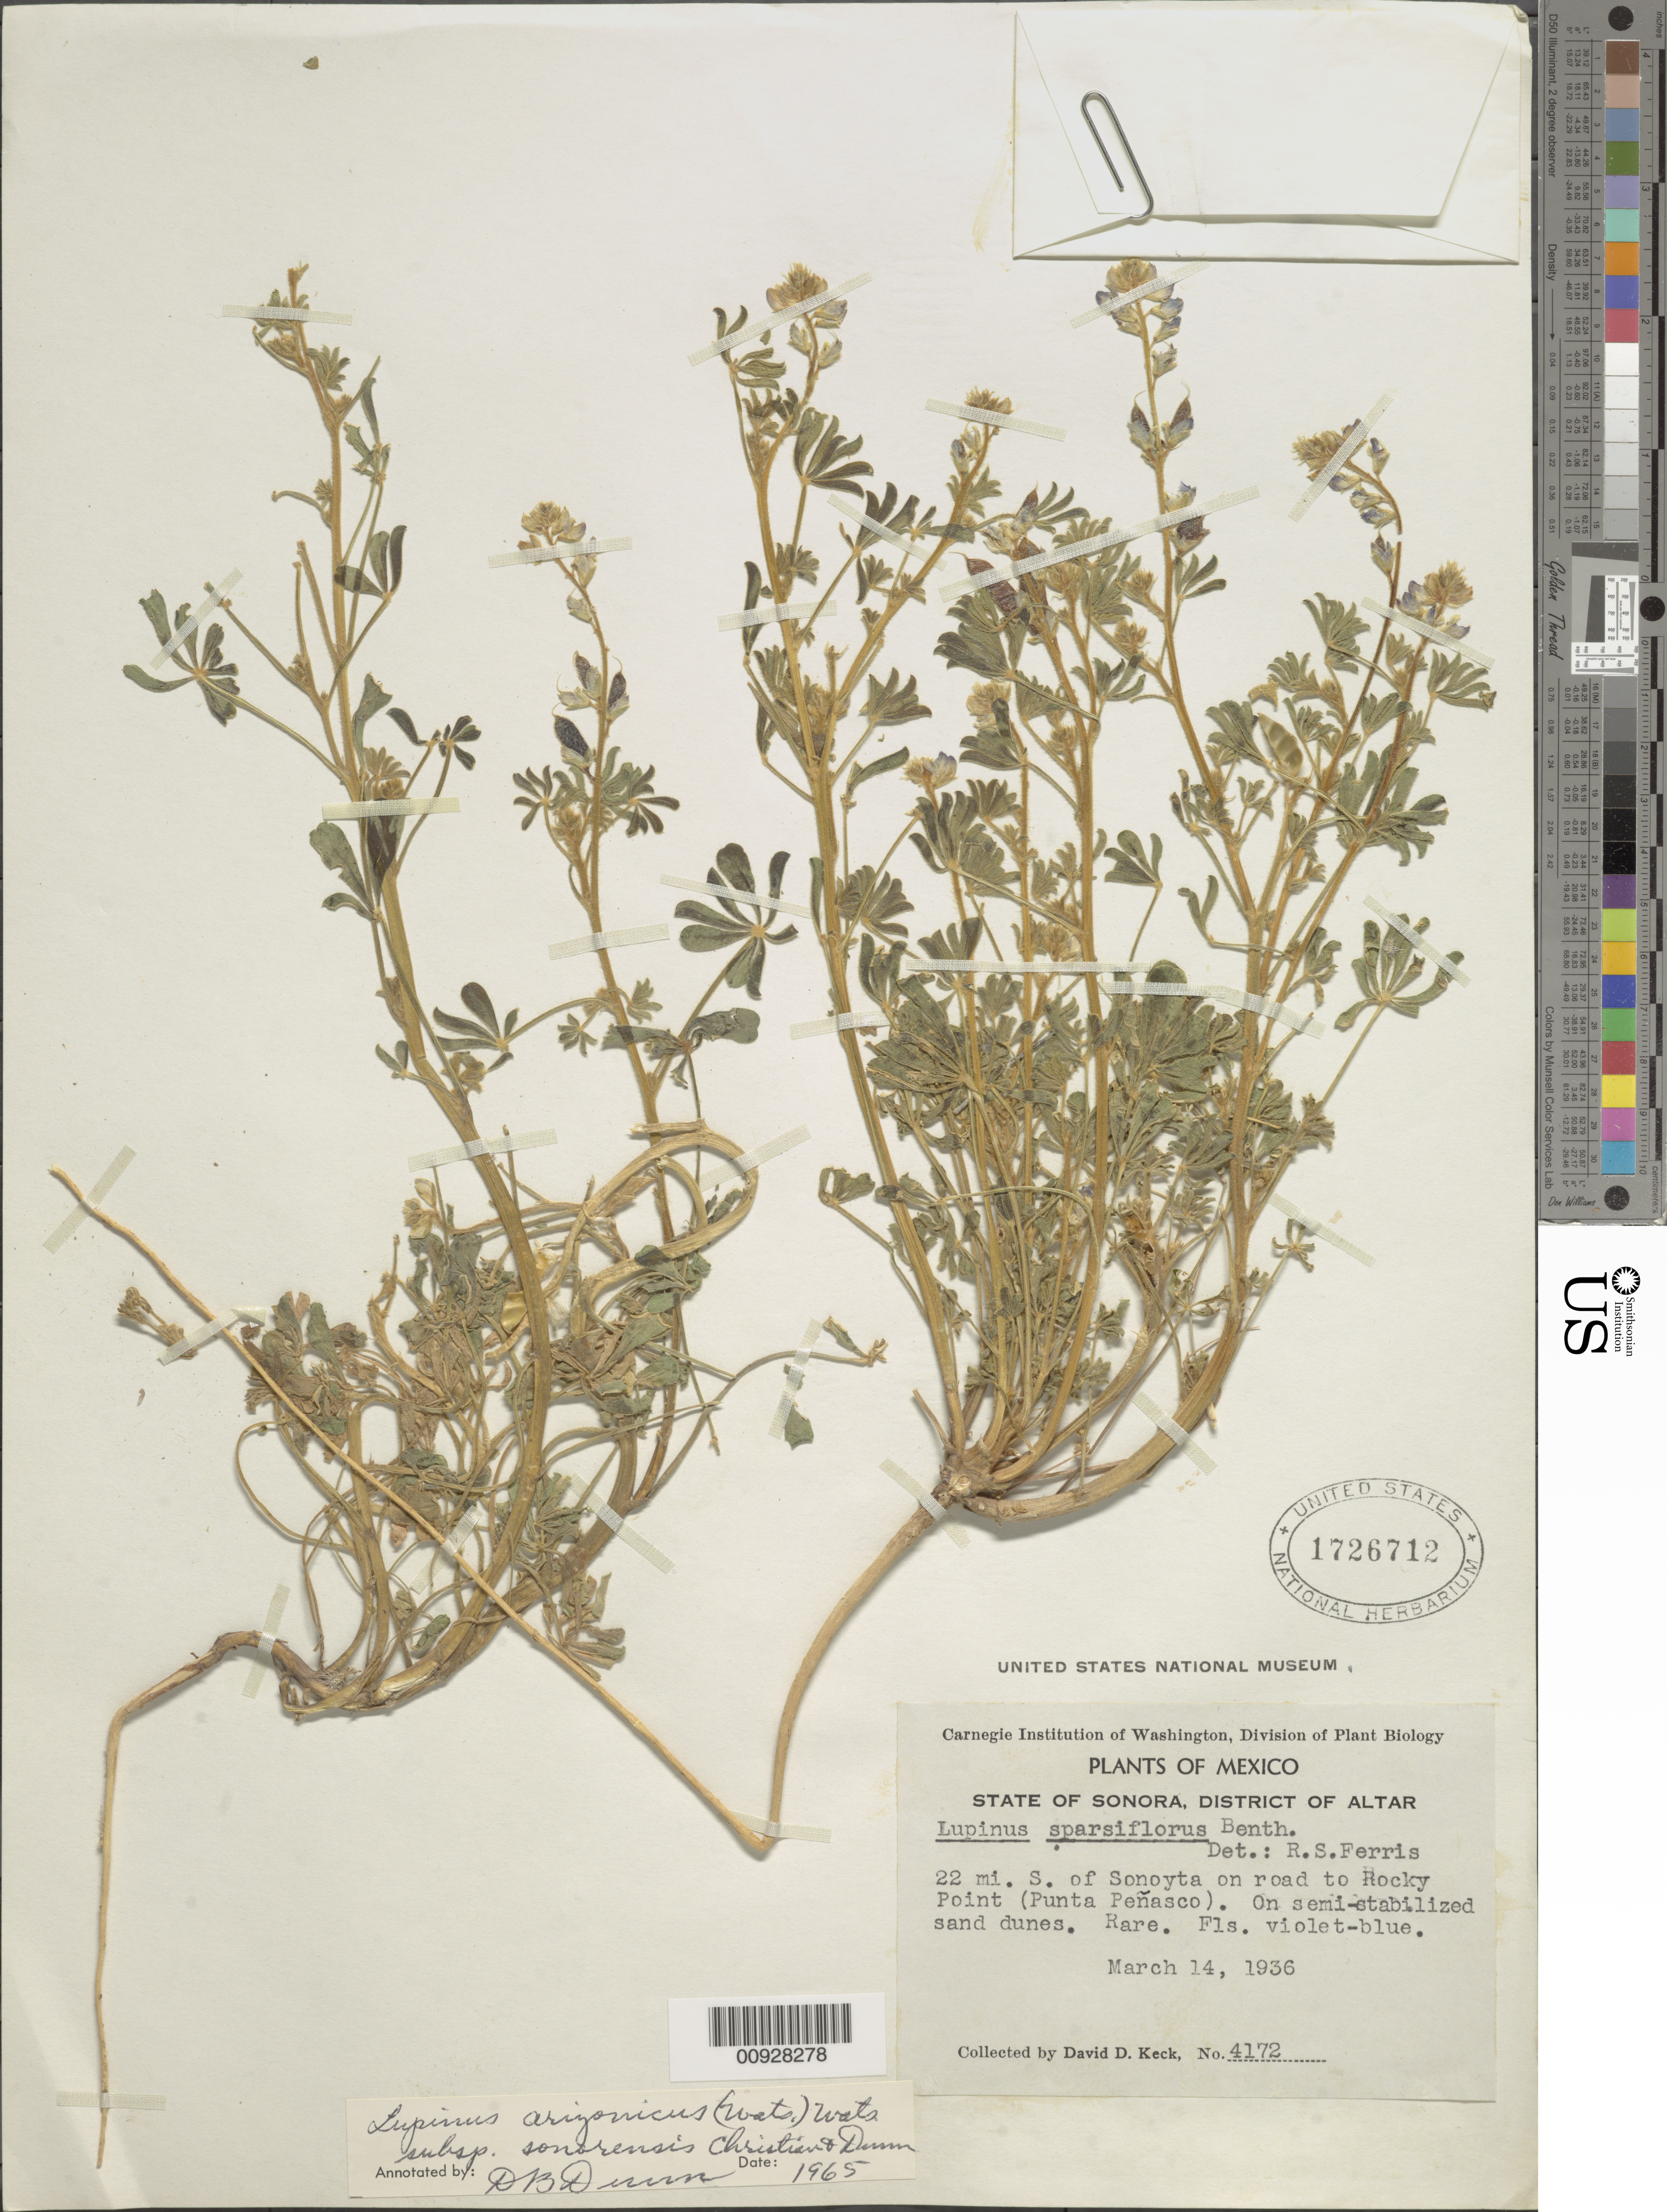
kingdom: Plantae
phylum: Tracheophyta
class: Magnoliopsida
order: Fabales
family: Fabaceae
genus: Lupinus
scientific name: Lupinus arizonicus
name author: (S. Watson) S. Watson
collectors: D. D. Keck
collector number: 4172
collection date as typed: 14 Mar 1936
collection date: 1936-03-14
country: Mexico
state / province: Sonora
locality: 22 mi. S of Sonoyta on road to Rocky Point (Punta Peñasco).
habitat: On semi-stabilized sand dunes.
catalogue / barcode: US 1726712